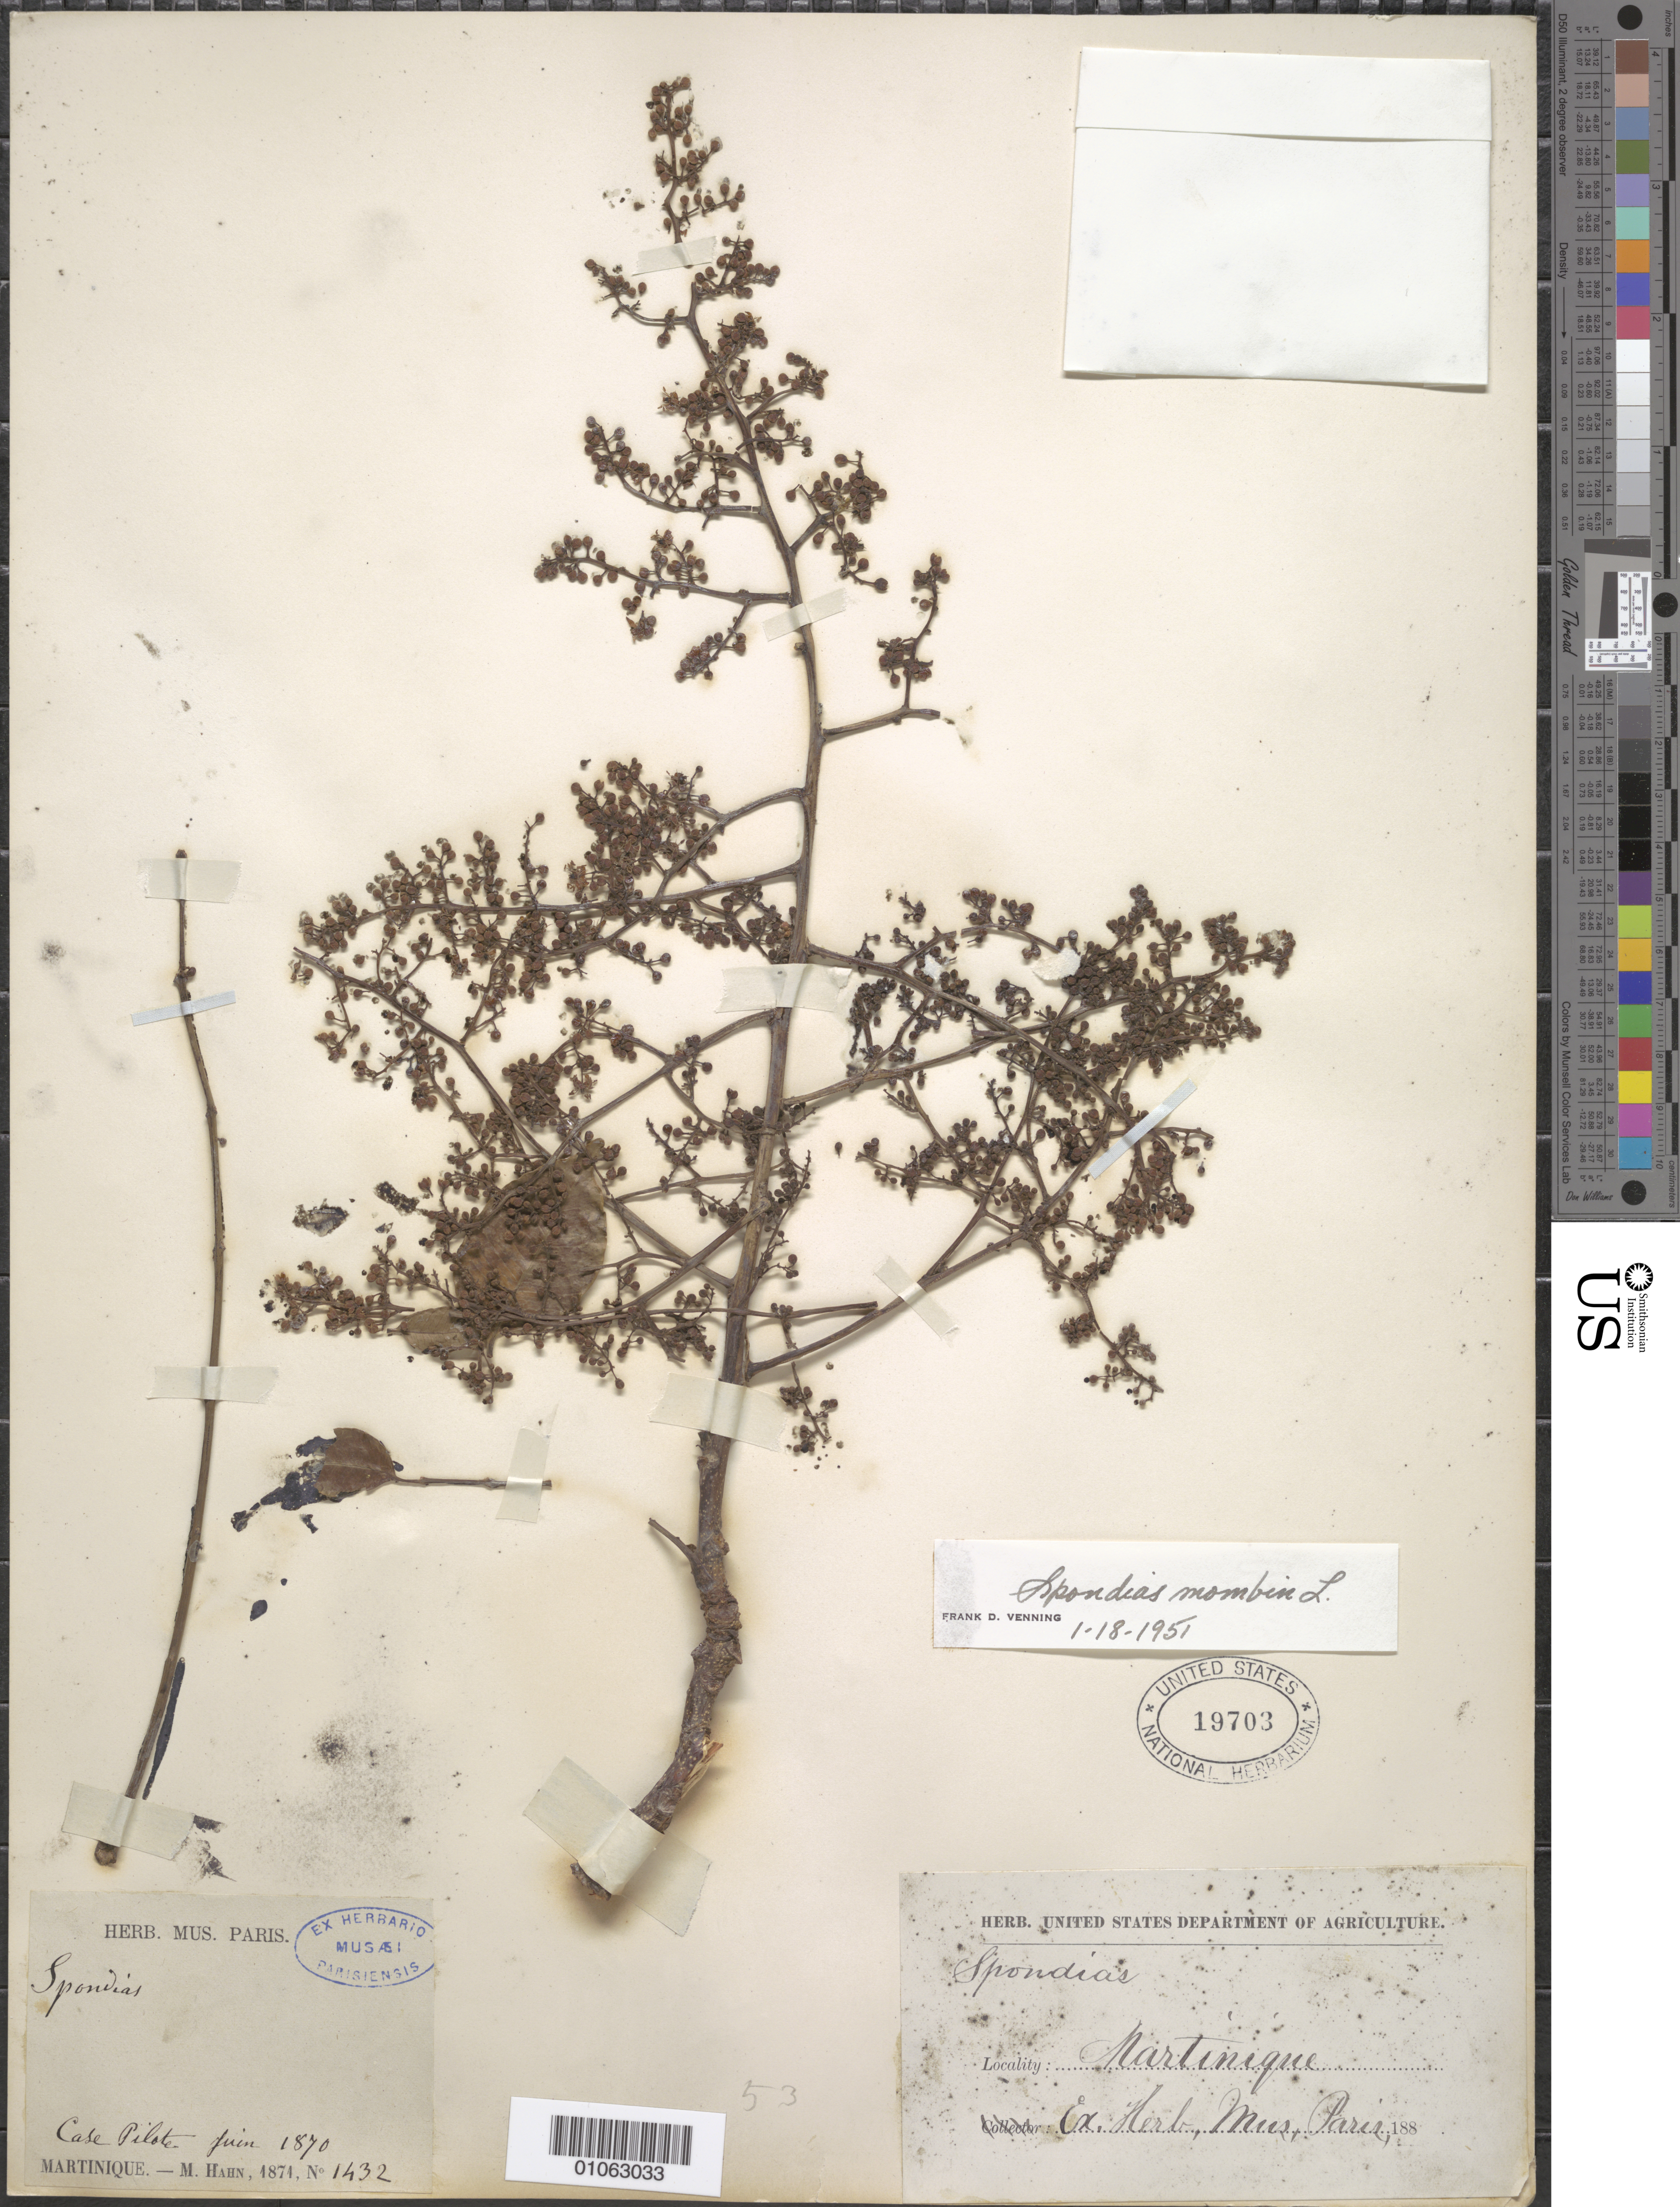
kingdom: Plantae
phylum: Tracheophyta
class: Magnoliopsida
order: Sapindales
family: Anacardiaceae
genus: Spondias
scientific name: Spondias mombin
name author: L.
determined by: Mitchell, J. D.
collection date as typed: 01 Jan 1880 to 31 Dec 1889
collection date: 1880-01-01/1889-12-31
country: Martinique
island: Martinique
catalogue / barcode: US 19703